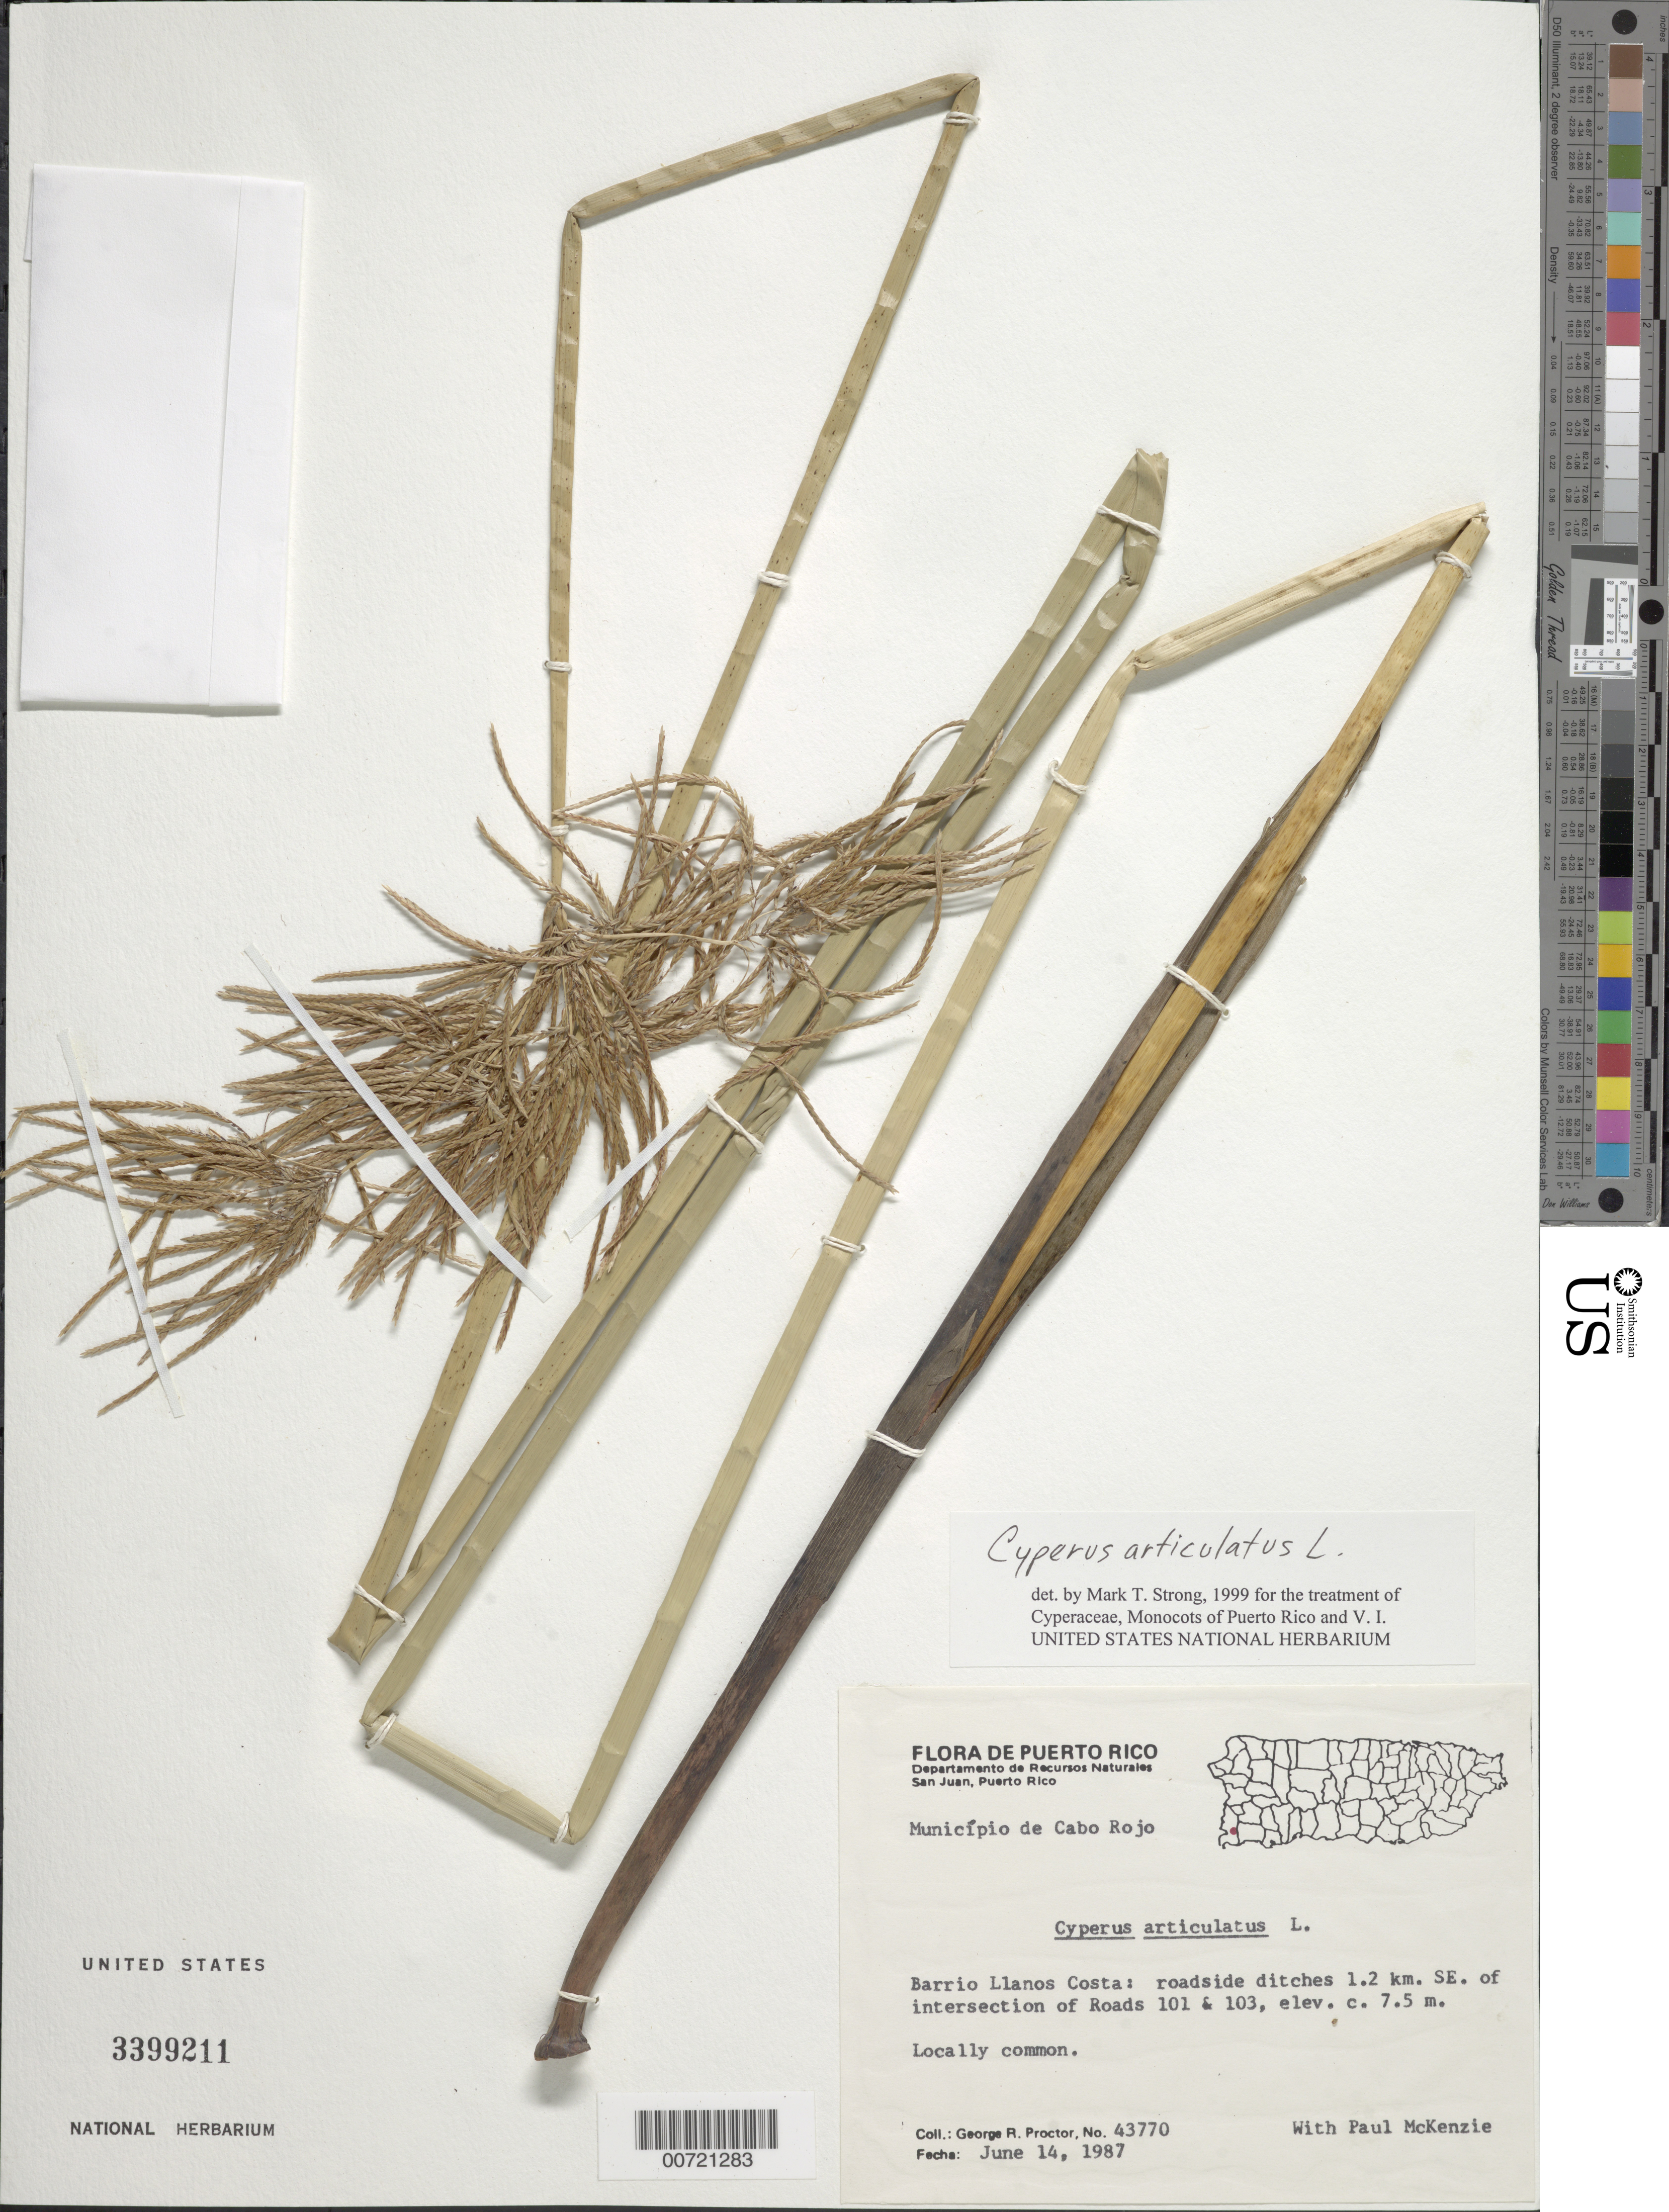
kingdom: Plantae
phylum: Tracheophyta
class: Liliopsida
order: Poales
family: Cyperaceae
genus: Cyperus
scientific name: Cyperus articulatus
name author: L.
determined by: Strong, M. T., (US), Smithsonian Institution - National Museum of Natural History (UNITED STATES)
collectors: P. Sintenis & P. Mckenzie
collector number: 43770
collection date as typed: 14 Jun 1987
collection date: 1987-06-14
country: Puerto Rico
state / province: Cabo Rojo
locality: Cabo Rojo: Barrio Llanos Costa, 1.2 km SE of jct. of Rds. 101 and 103.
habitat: Roadside ditches.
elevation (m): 7.5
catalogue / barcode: US 3399211